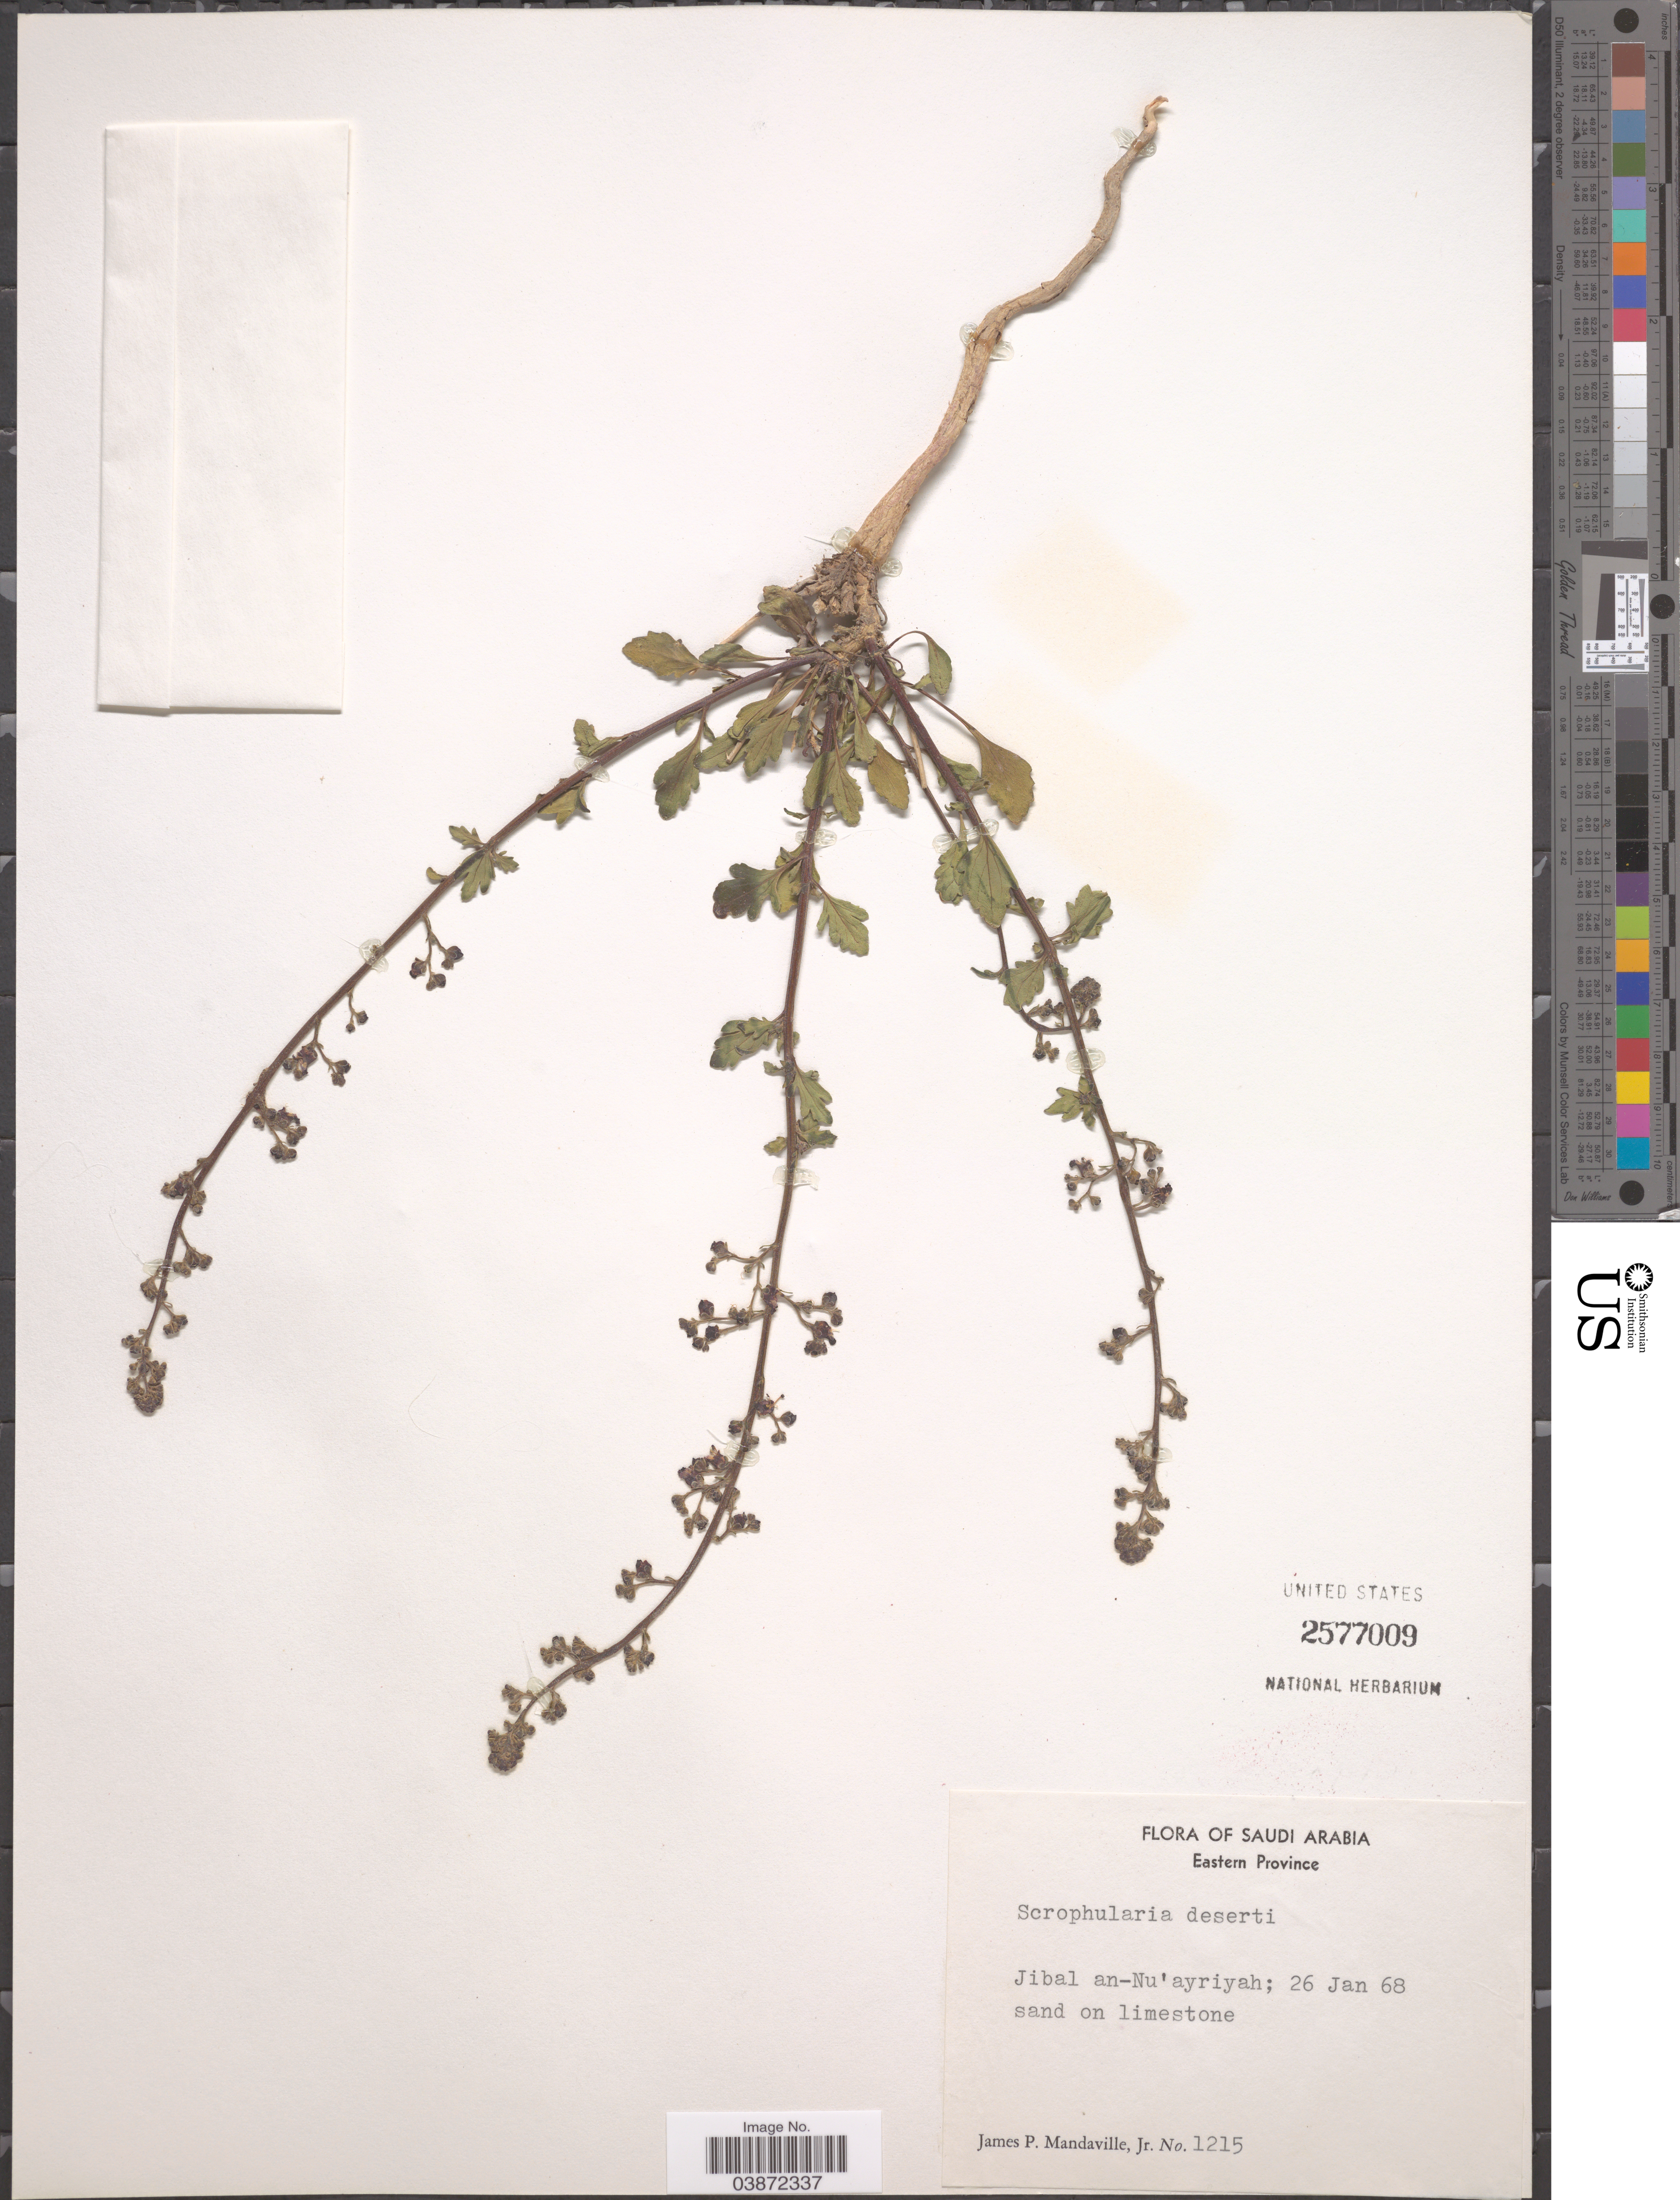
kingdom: Plantae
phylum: Tracheophyta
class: Magnoliopsida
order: Lamiales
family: Scrophulariaceae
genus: Scrophularia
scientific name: Scrophularia deserti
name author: Delile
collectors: J. Mandaville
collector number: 1215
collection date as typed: Transcribed d/m/y: 26/1/68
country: Saudi Arabia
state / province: Ash Sharqiyah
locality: Eastern Province. Jibal an-Nu'ayriyah. On limestone.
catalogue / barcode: US 2577009